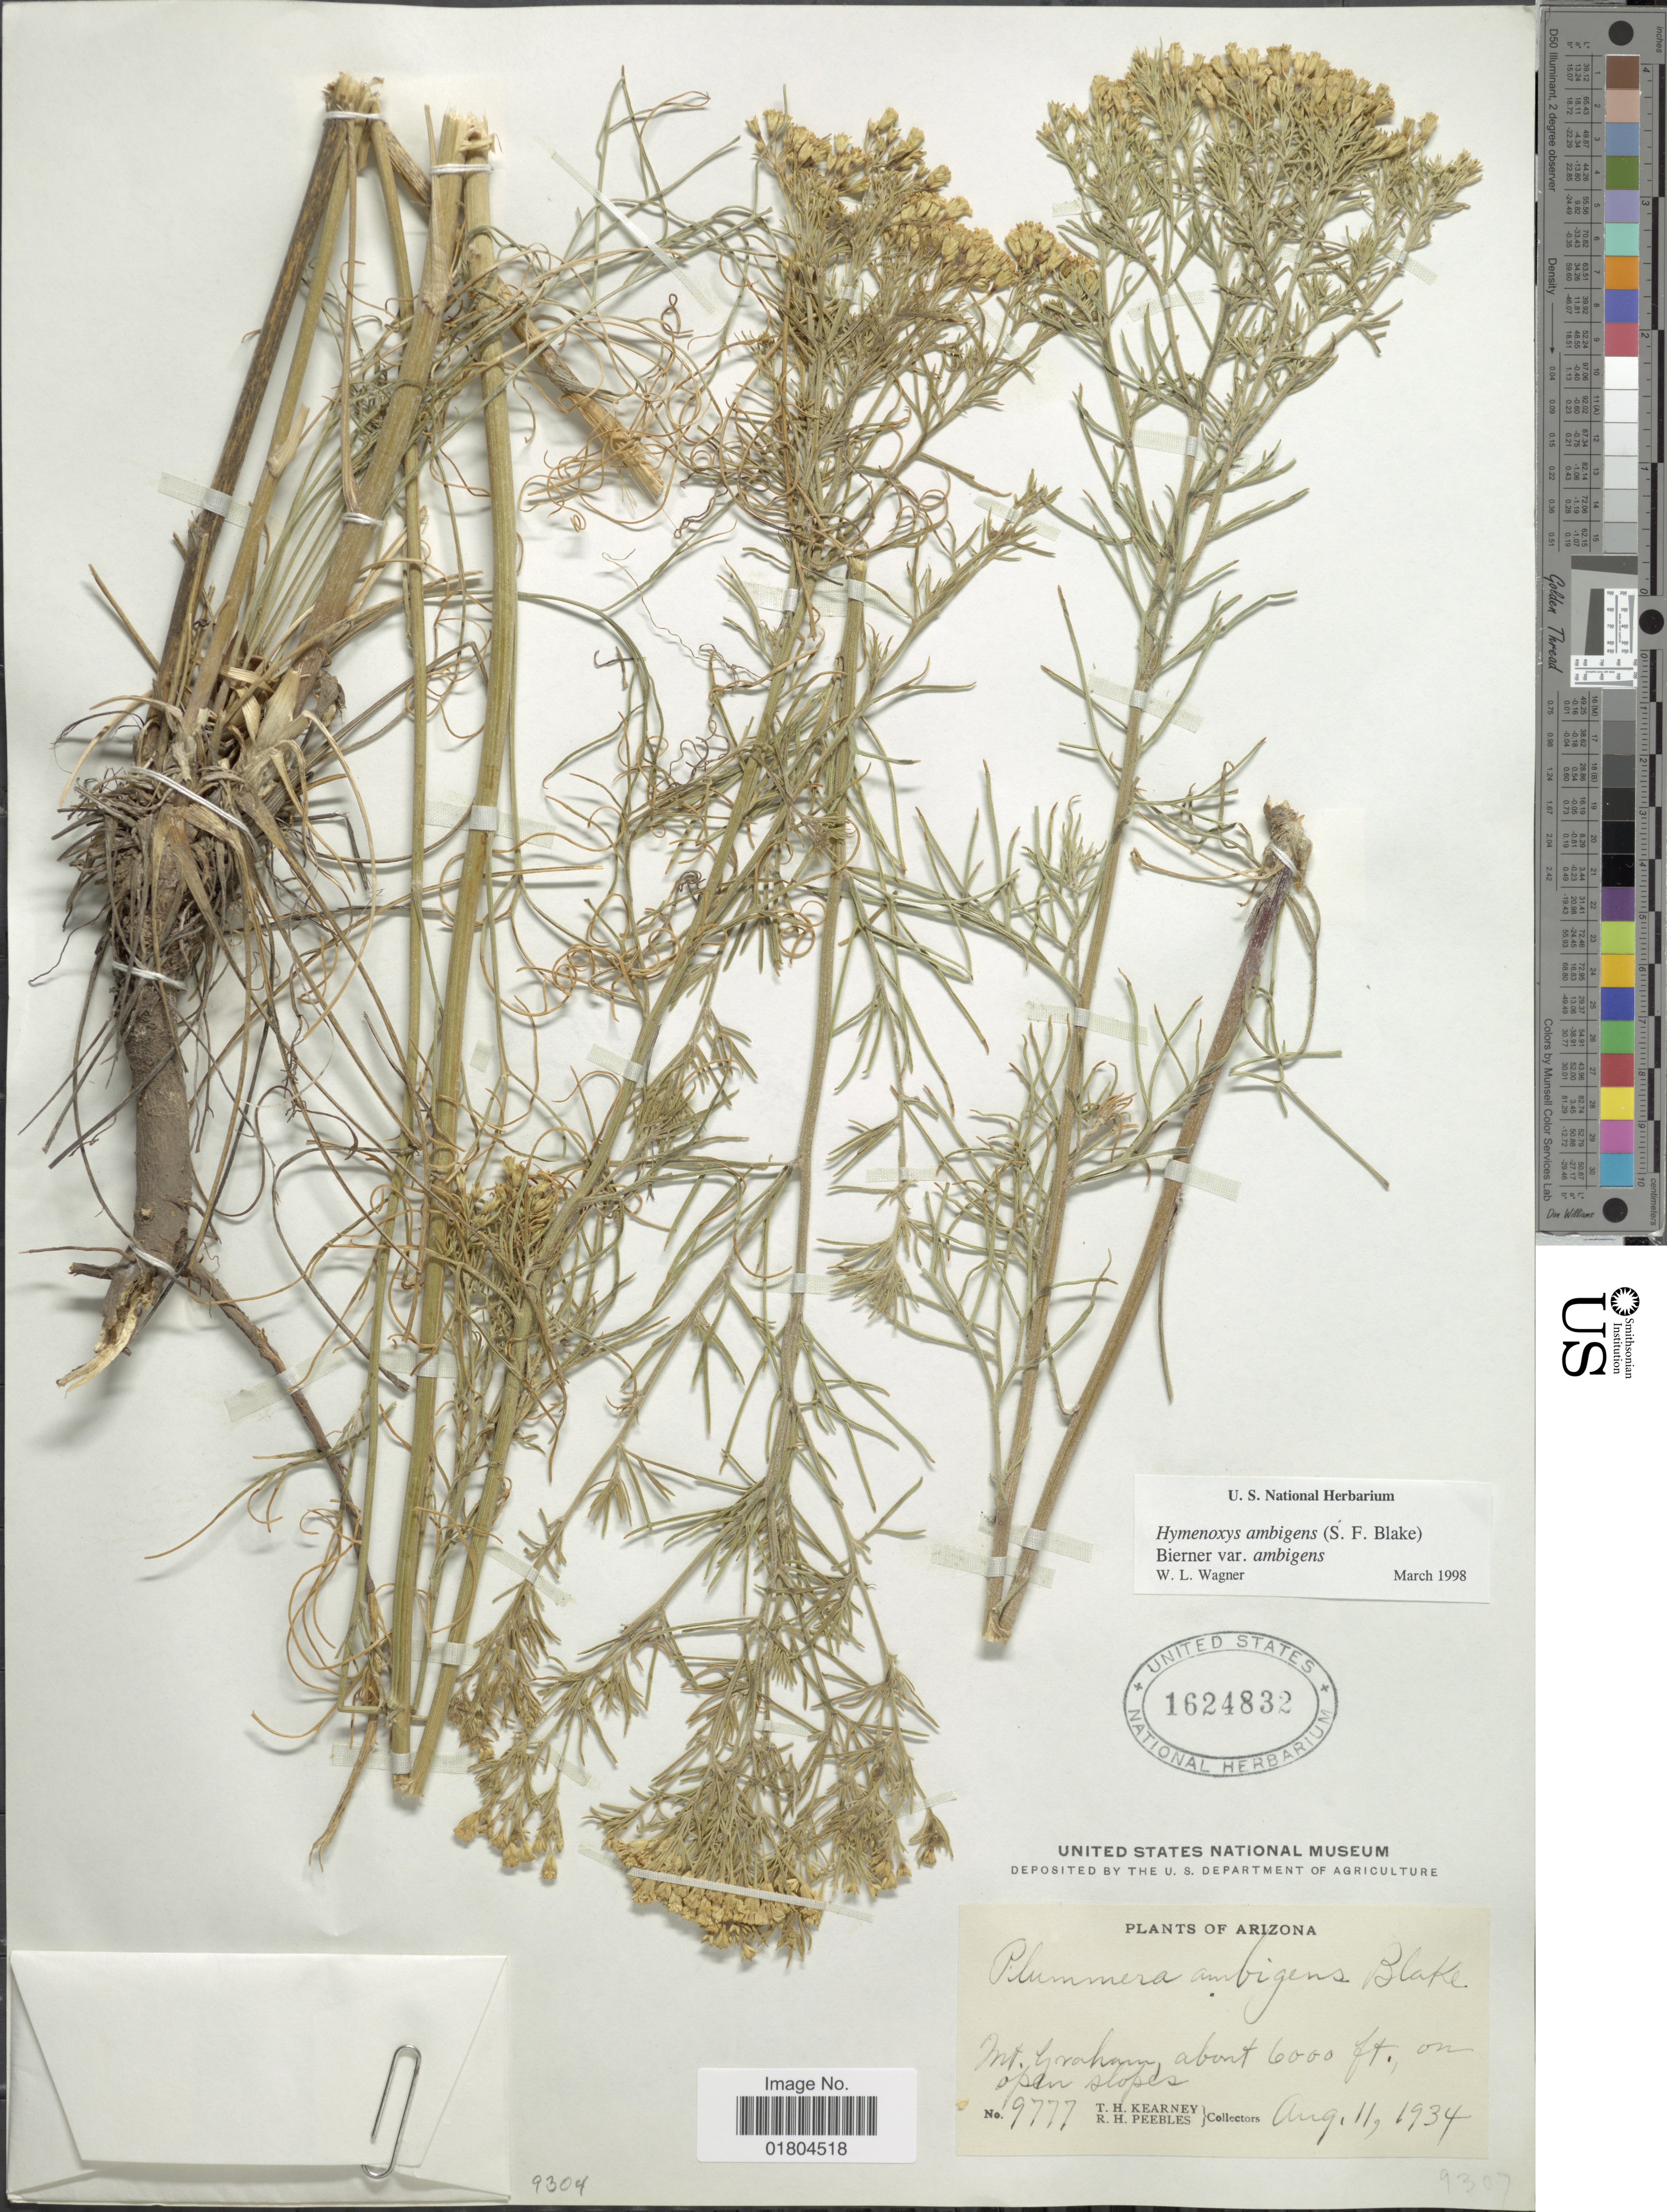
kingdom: Plantae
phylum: Tracheophyta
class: Magnoliopsida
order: Asterales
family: Asteraceae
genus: Hymenoxys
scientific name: Hymenoxys ambigens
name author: (S.F. Blake) Bierner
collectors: T. H. Kearney & R. H. Peebles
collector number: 9777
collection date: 1934-08-11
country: United States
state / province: Arizona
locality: Mt. Graham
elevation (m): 1829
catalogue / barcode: US 1624832